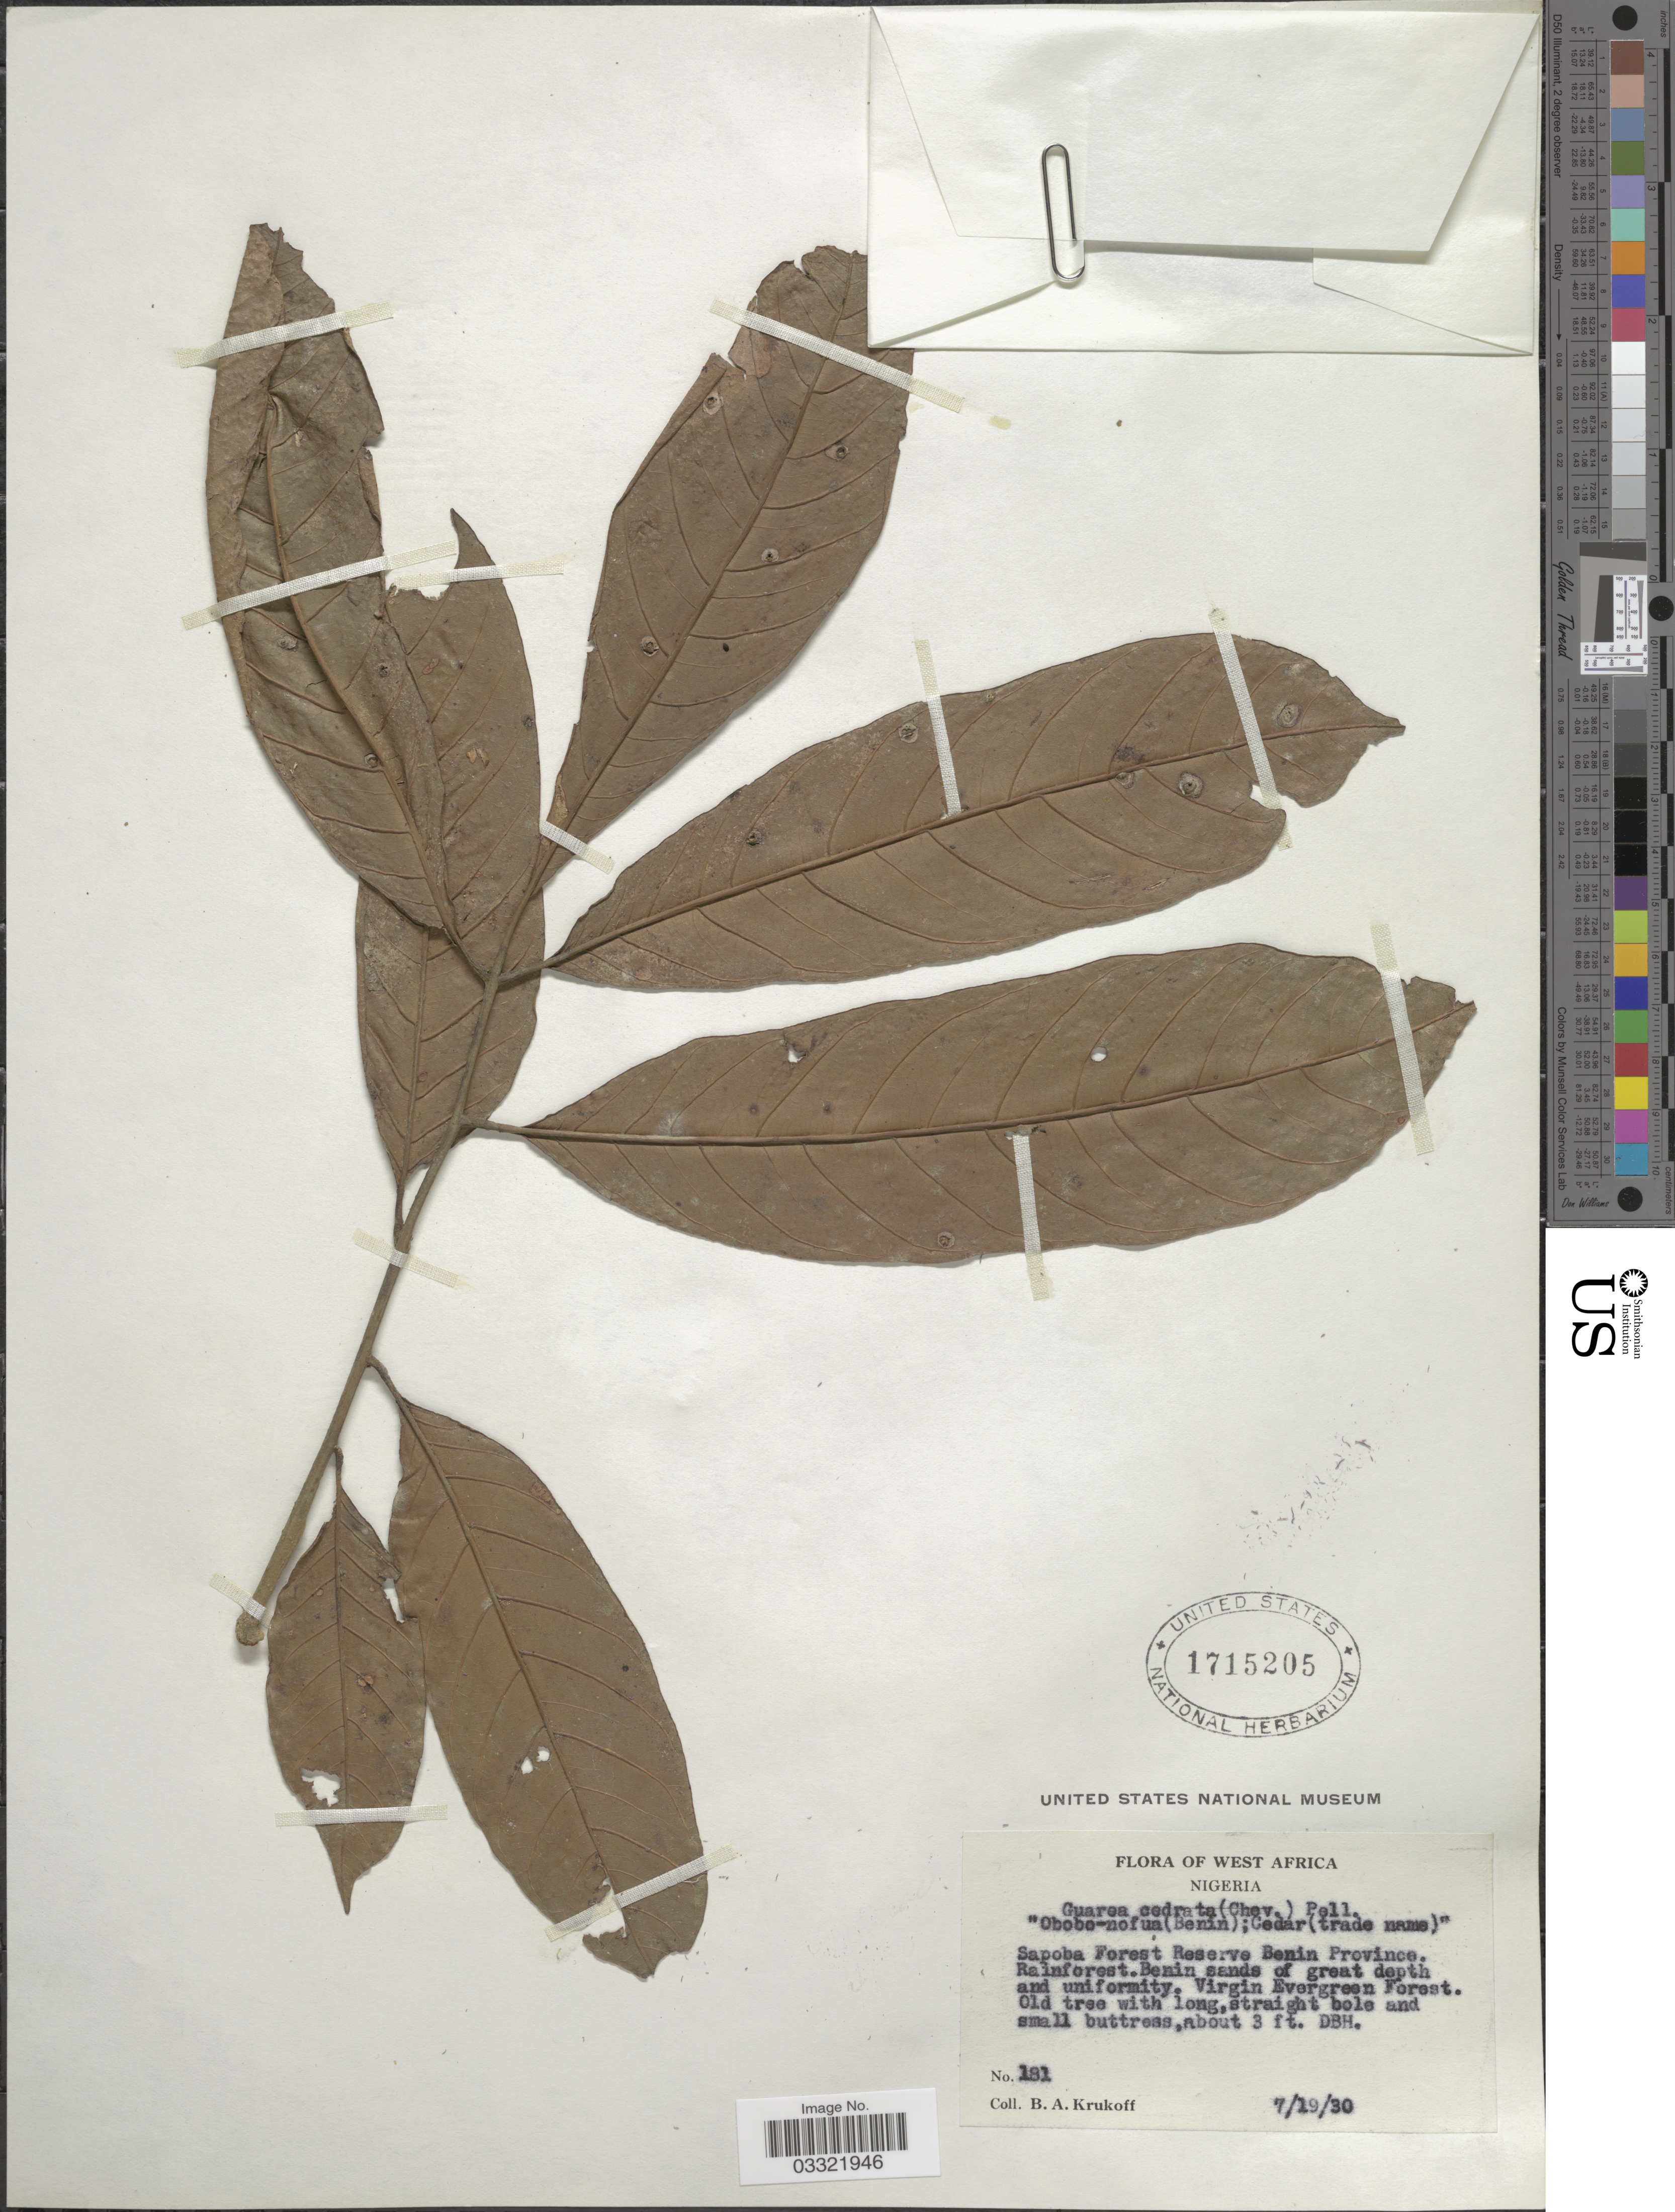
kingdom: Plantae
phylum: Tracheophyta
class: Magnoliopsida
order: Sapindales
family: Meliaceae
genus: Leplaea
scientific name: Leplaea cedrata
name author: (A. Chev.) Koenen & J.J. de Wilde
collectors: B. A. Krukoff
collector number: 181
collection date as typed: Transcribed d/m/y: 19/7/30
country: Nigeria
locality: West Africa, Sapoba Forest Reserve Benin Province. Rainforest. Benin sands of great depth and uniformity, Virgin Evergreen Forest.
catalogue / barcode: US 1715205